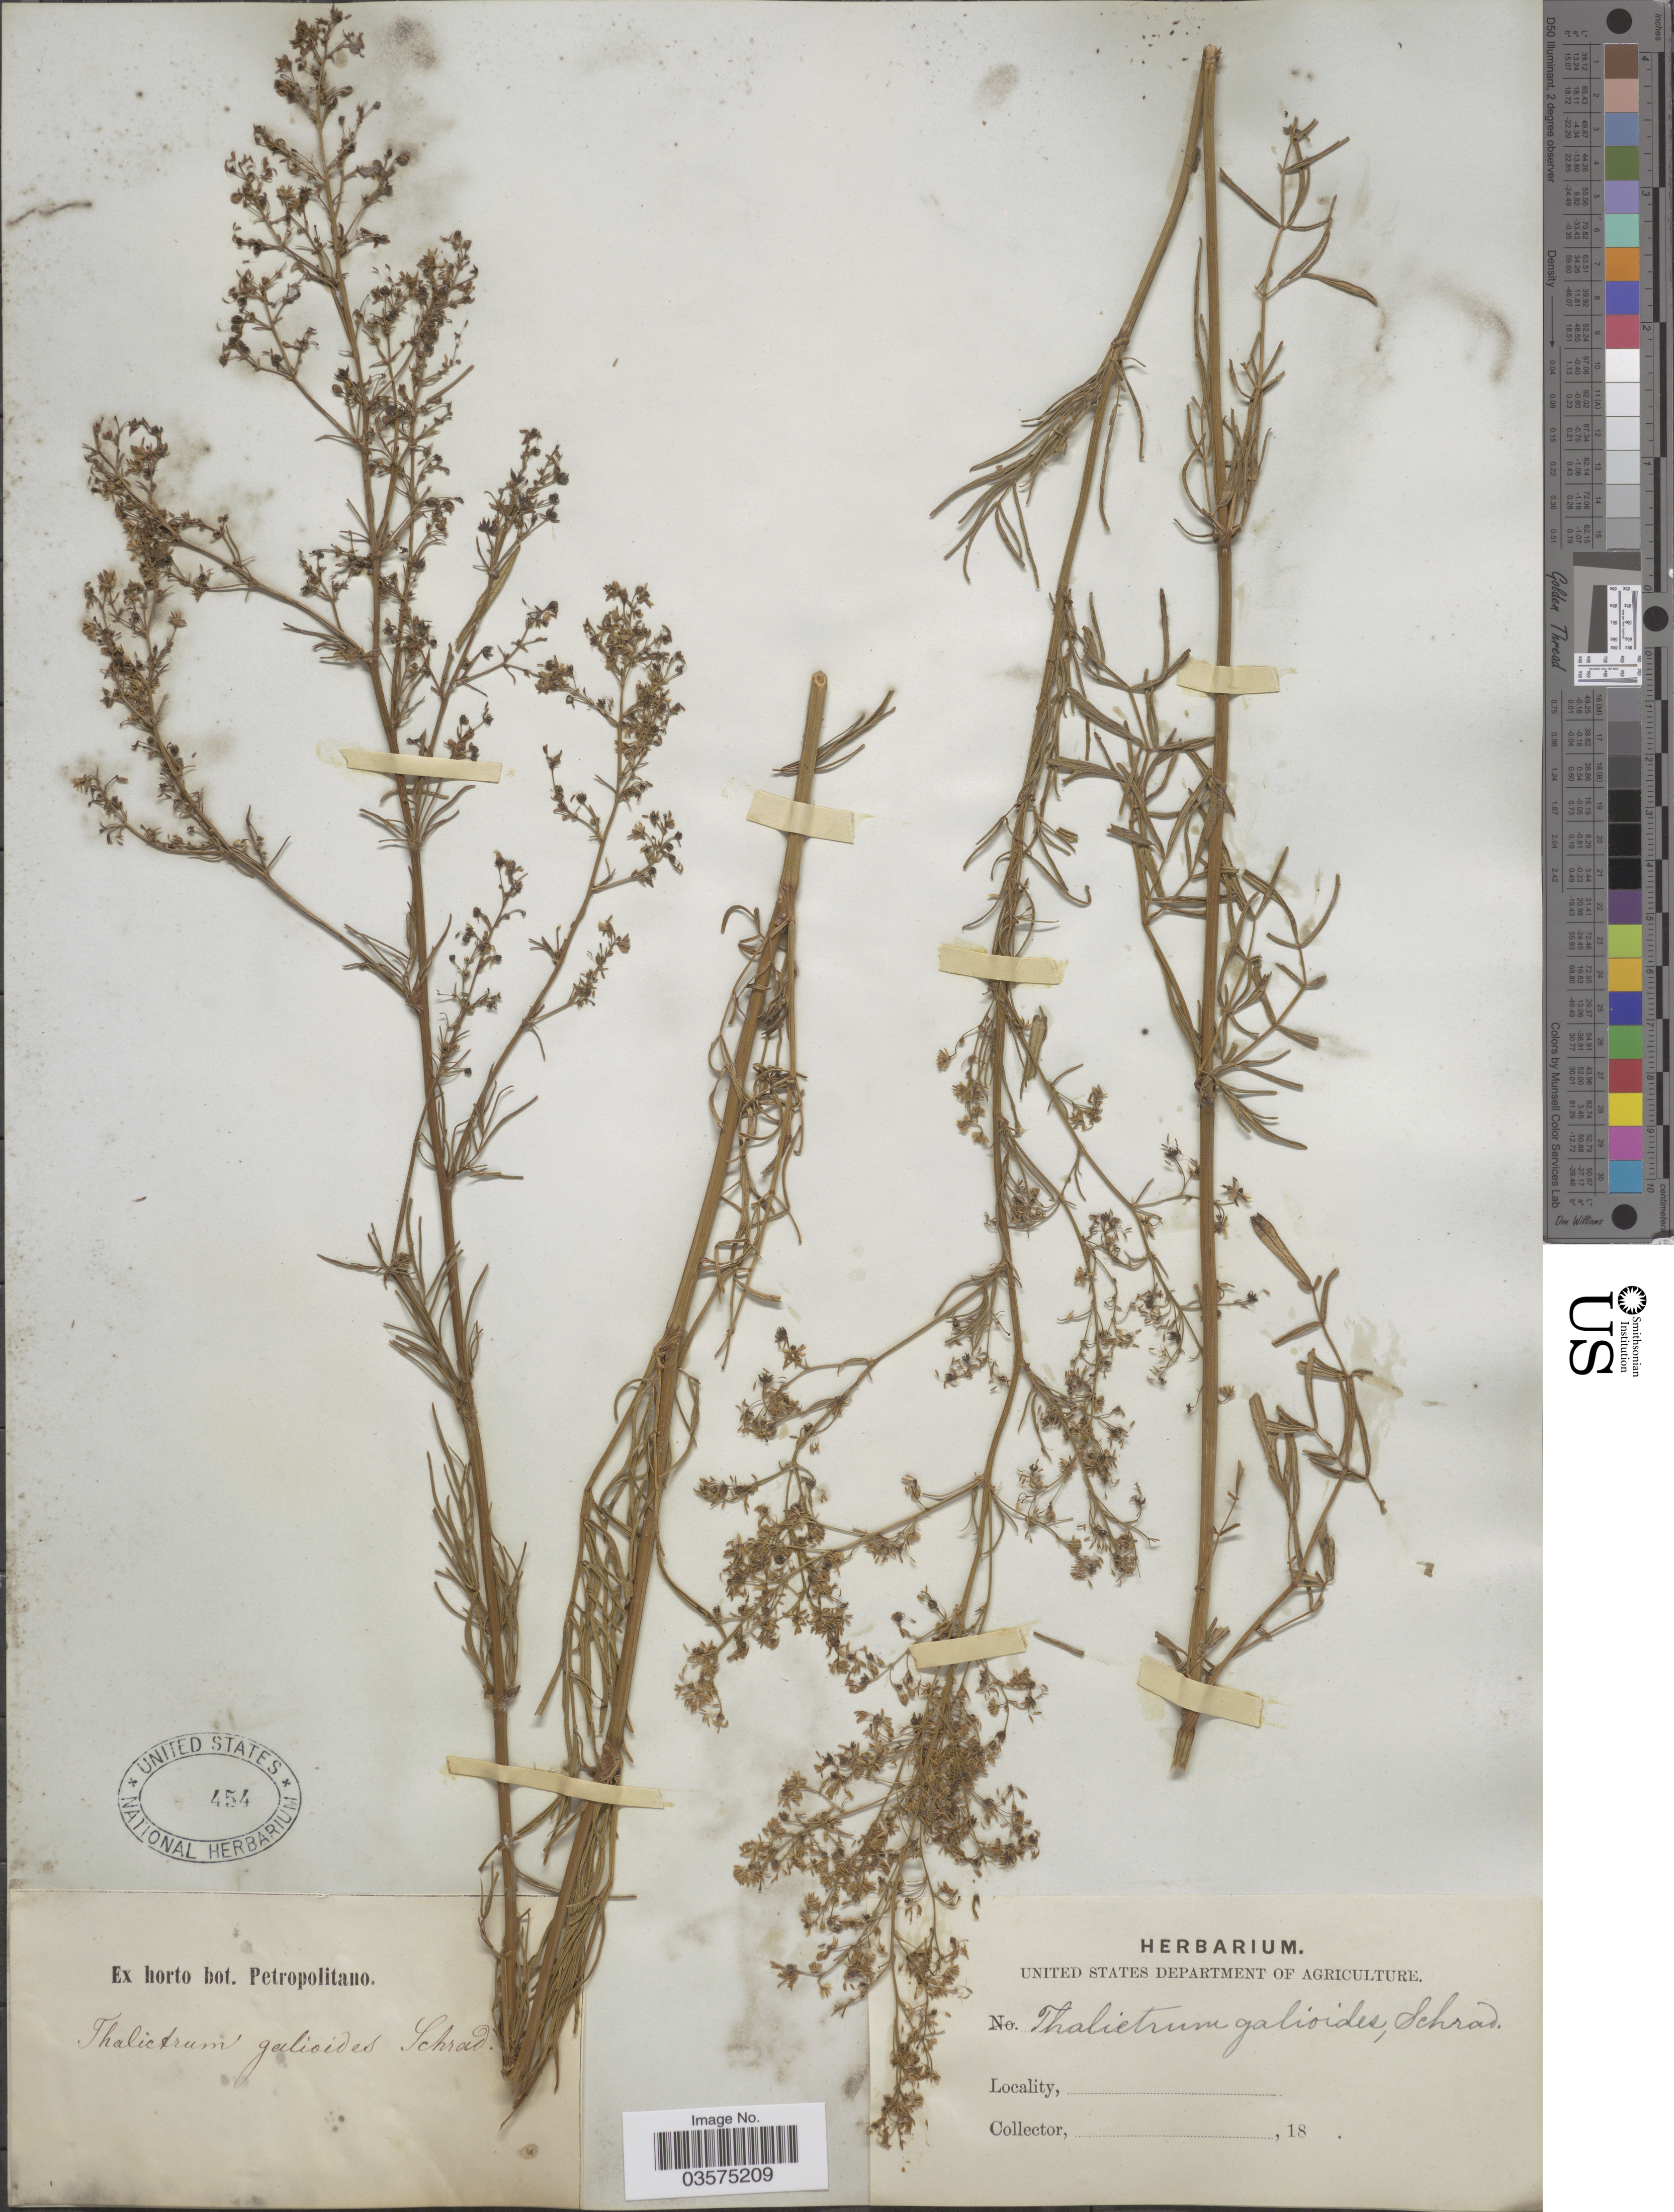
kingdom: Plantae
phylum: Tracheophyta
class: Magnoliopsida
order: Ranunculales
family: Ranunculaceae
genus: Thalictrum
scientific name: Thalictrum galioides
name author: Nestl.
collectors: ex Herb. bot. Petropolitano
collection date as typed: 18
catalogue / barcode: US 454